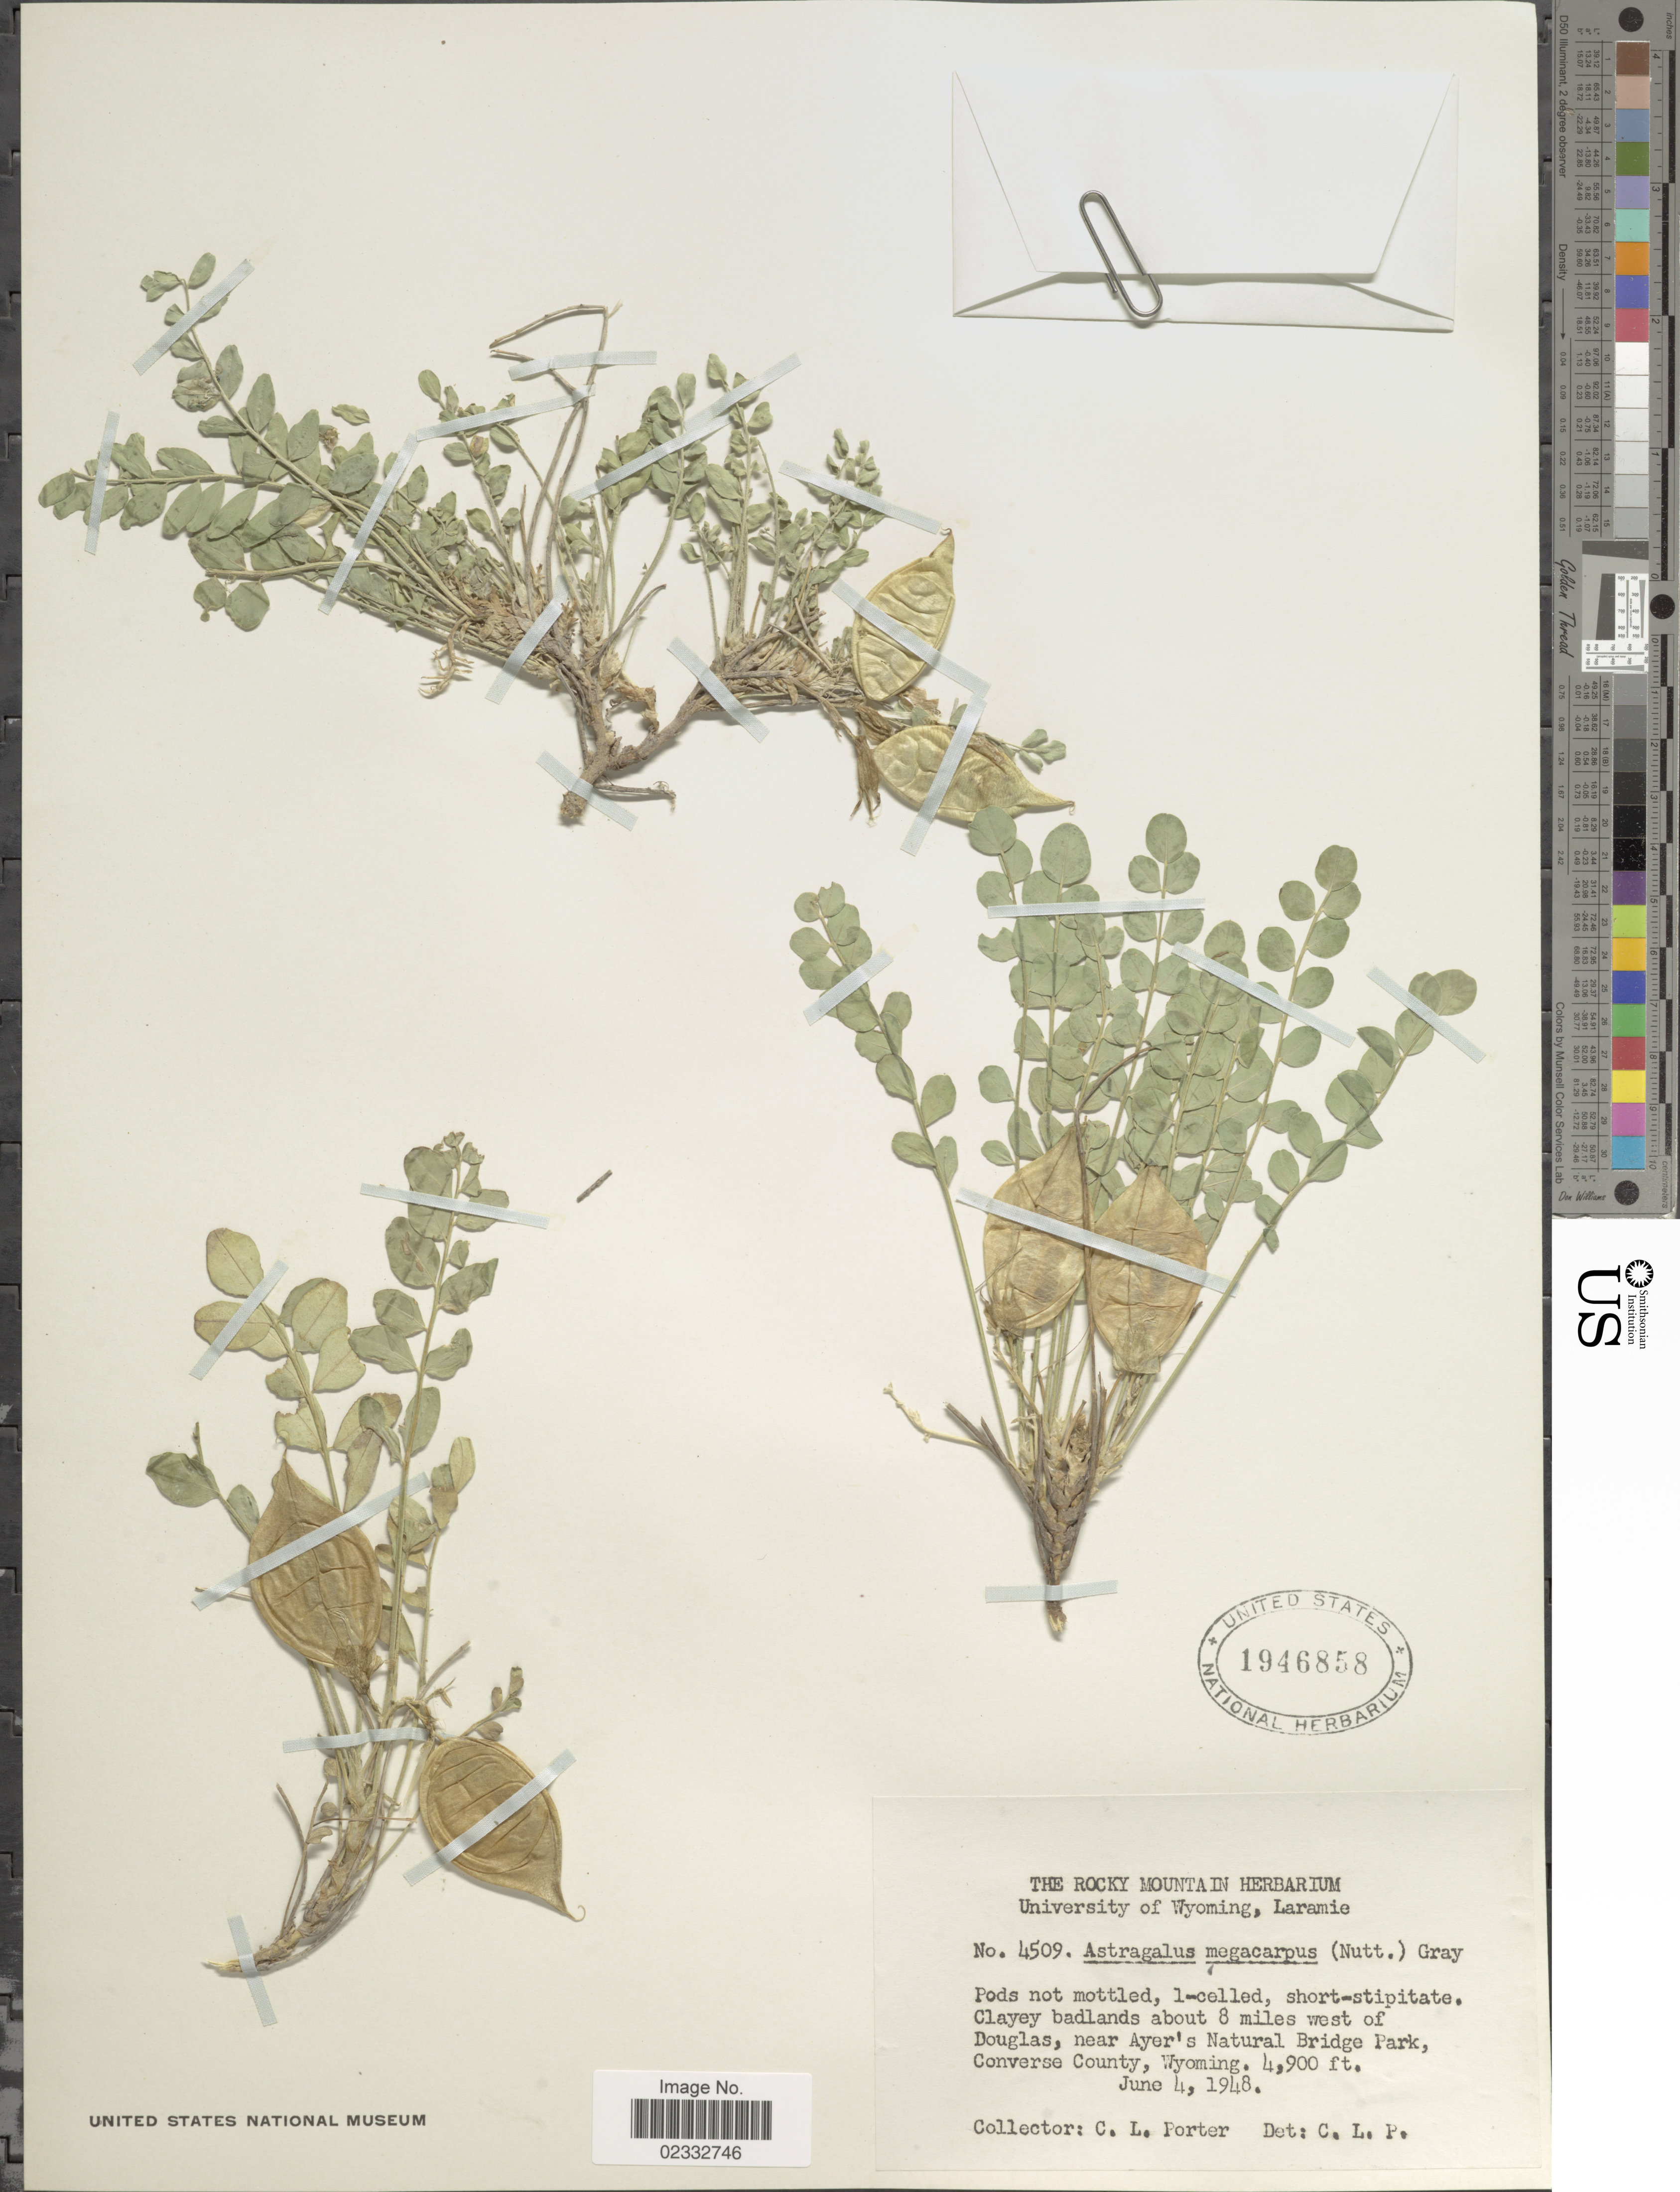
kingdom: Plantae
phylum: Tracheophyta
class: Magnoliopsida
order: Fabales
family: Fabaceae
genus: Astragalus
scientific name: Astragalus megacarpus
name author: (Torr. & A. Gray) A. Gray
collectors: C. L. Porter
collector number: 4509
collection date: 1948-06-04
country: United States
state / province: Wyoming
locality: Clayey badlands about 8 miles west of Douglas, near Ayer's Natural Bridge Park, Converse County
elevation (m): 1494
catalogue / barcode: US 1946858